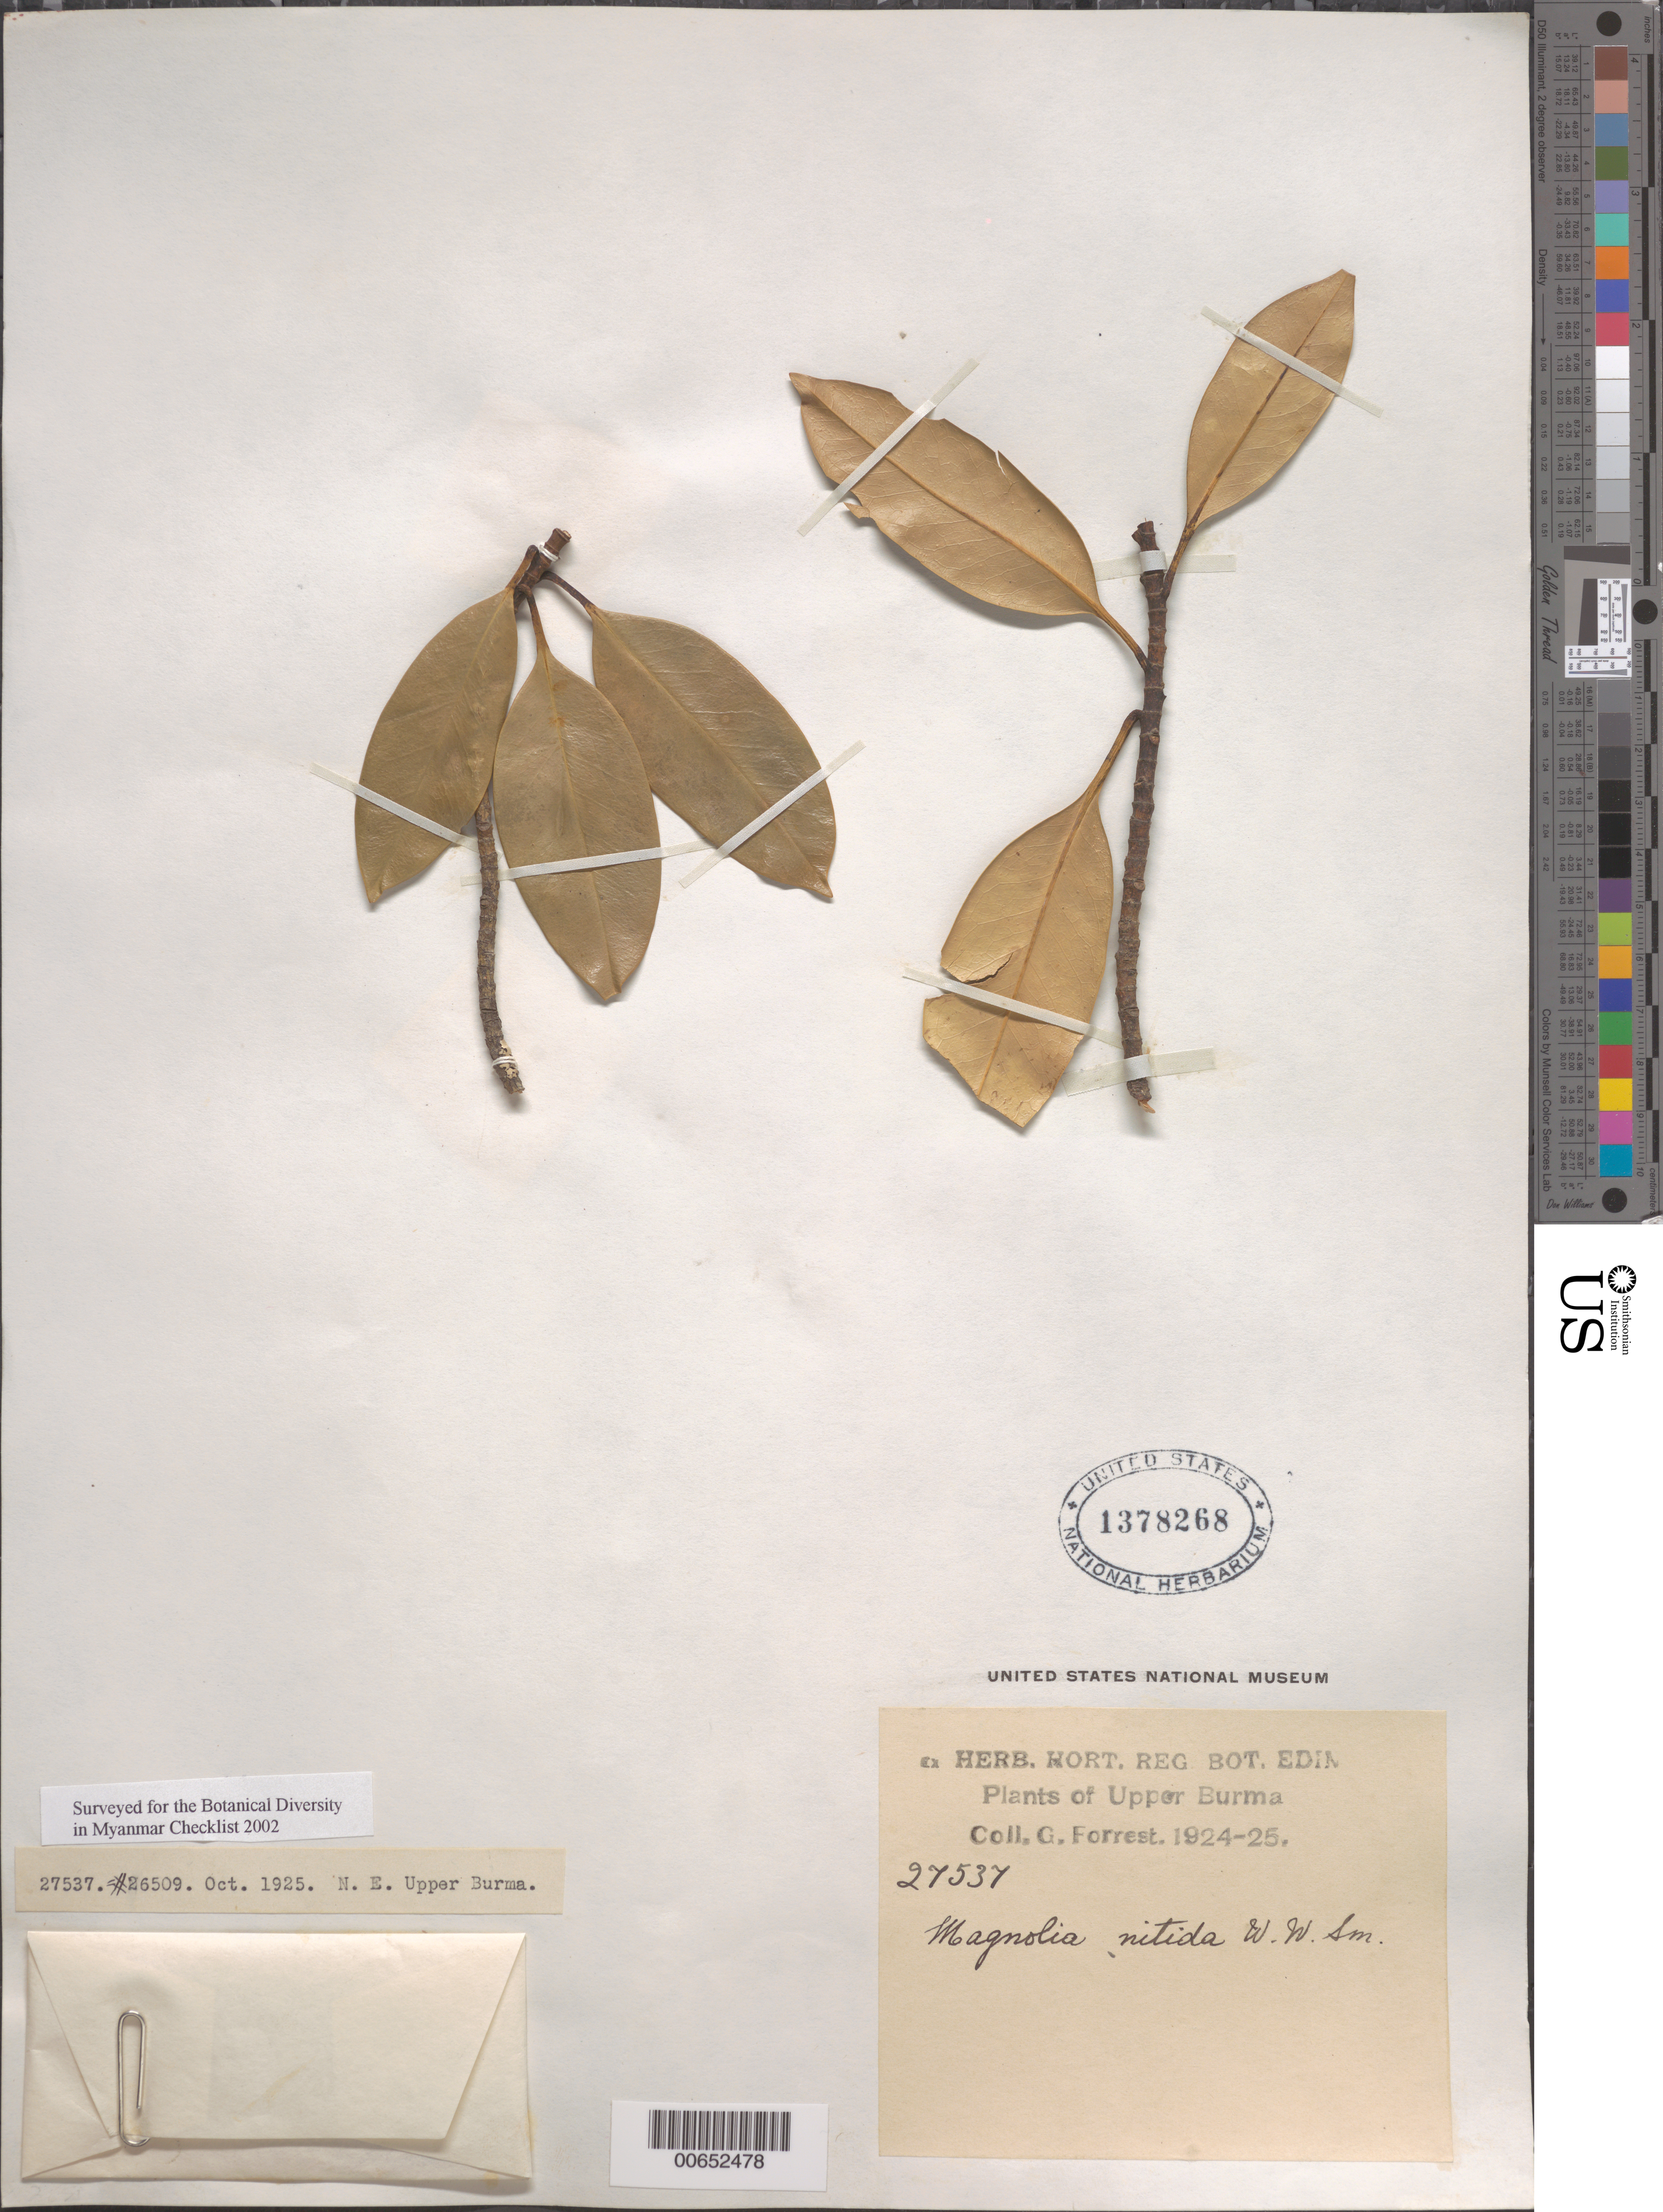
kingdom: Plantae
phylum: Tracheophyta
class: Magnoliopsida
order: Magnoliales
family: Magnoliaceae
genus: Magnolia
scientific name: Magnolia nitida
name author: W.W. Sm.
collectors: G. Forrest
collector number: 27537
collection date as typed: Oct 1925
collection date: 1925-10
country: Myanmar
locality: NE Upper Burma.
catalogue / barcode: US 1378268